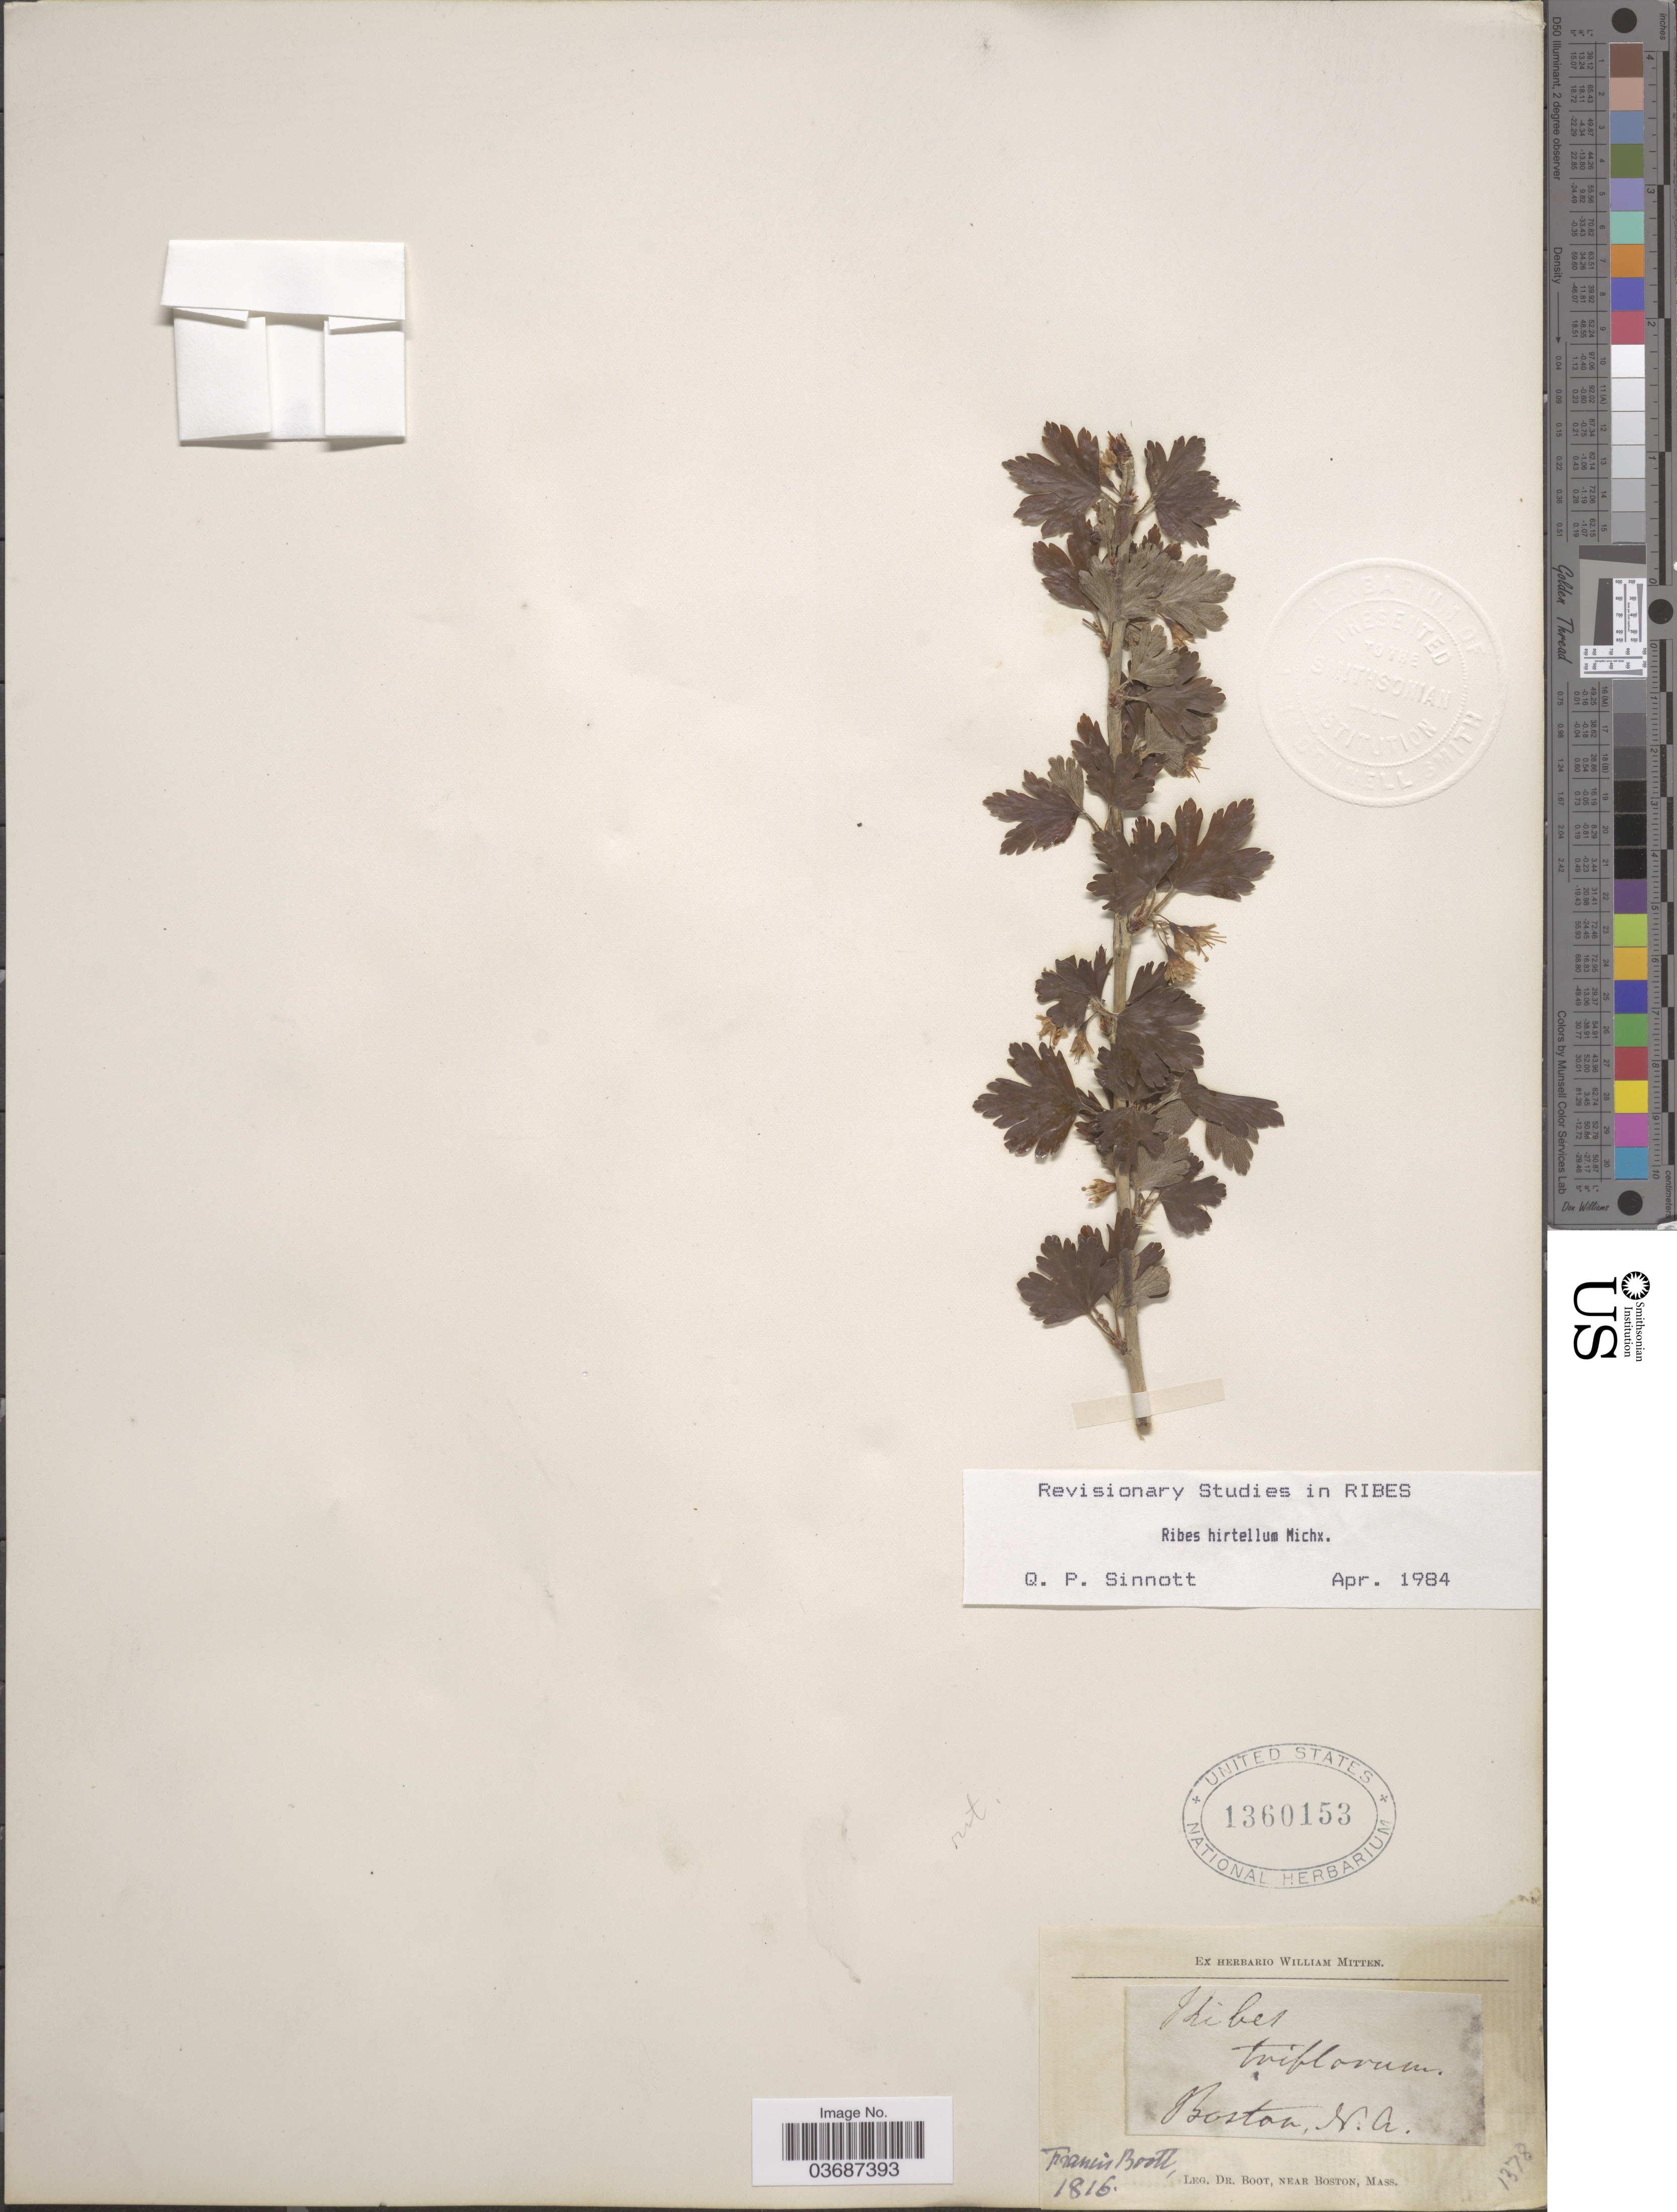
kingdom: Plantae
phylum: Tracheophyta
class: Magnoliopsida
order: Saxifragales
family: Grossulariaceae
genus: Ribes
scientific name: Ribes hirtellum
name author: Michx.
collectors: Boot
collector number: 1378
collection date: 1816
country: United States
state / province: Massachusetts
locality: Boston, M. A.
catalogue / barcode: US 1360153